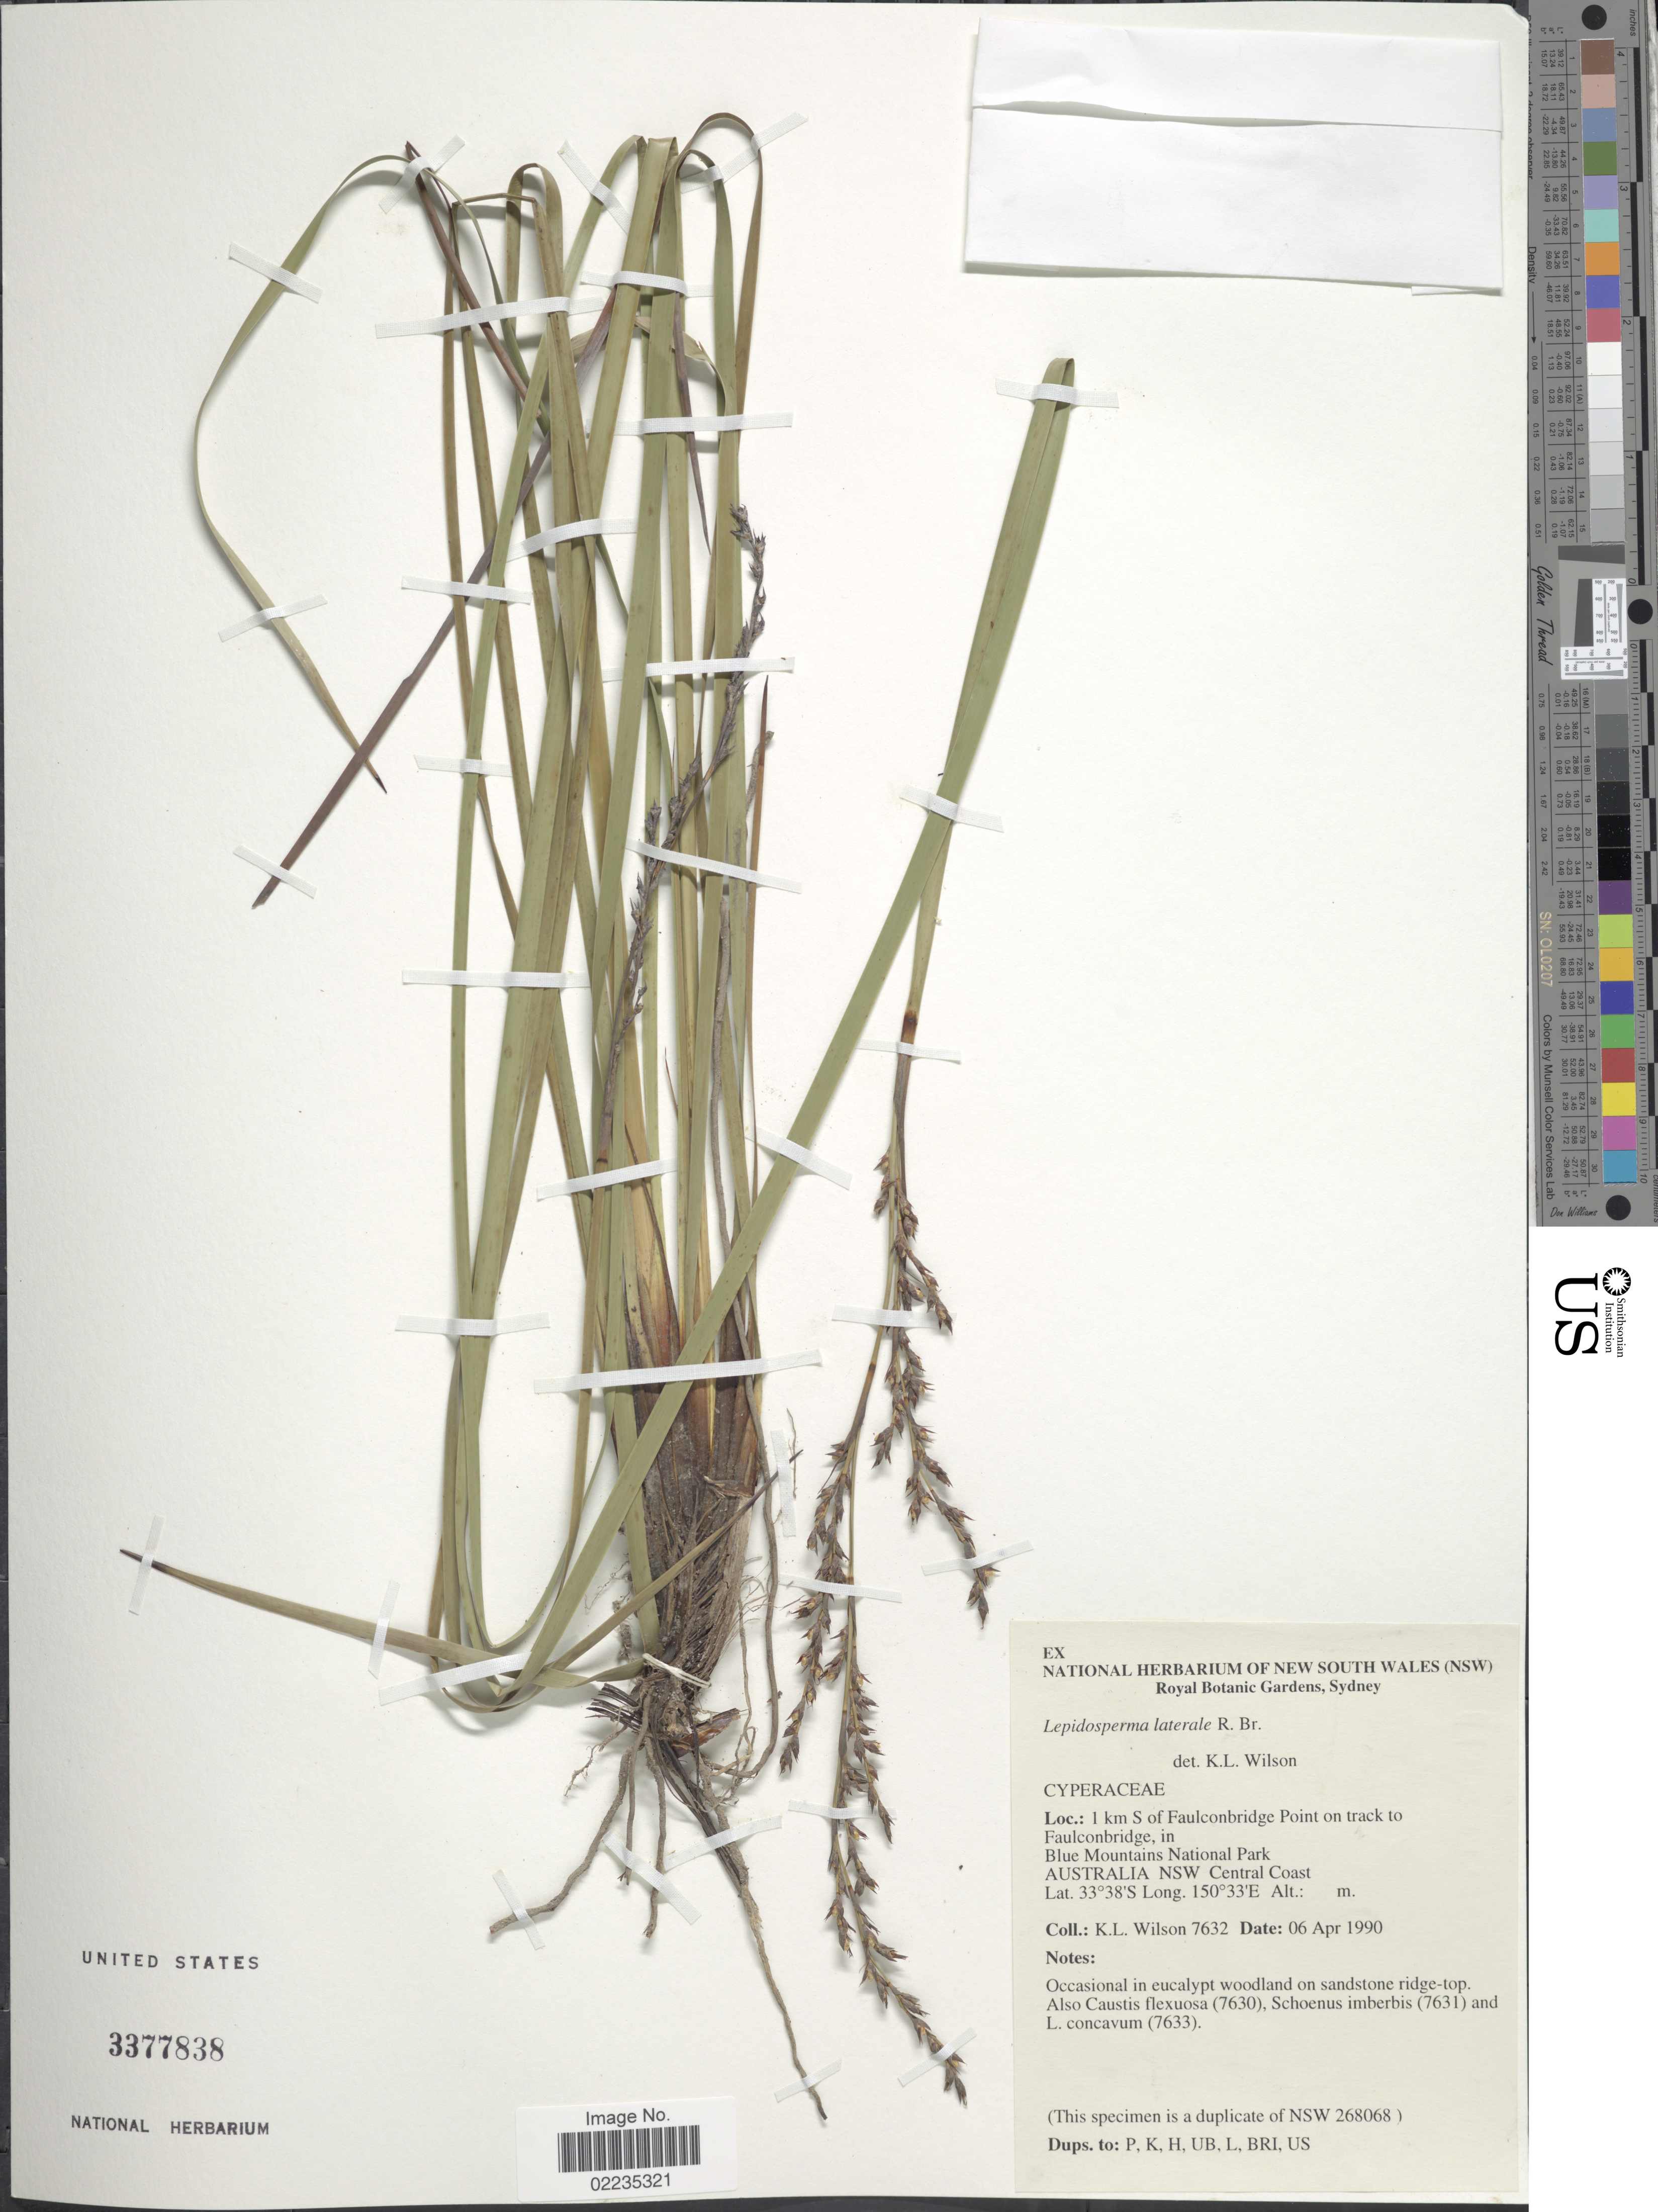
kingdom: Plantae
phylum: Tracheophyta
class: Liliopsida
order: Poales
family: Cyperaceae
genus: Lepidosperma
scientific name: Lepidosperma laterale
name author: R. Br.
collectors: K. L. Wilson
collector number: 7632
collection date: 1990-04-06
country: Australia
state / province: New South Wales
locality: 1 km S of Faulconbridge Point on track to Faulconbridge, in Blue MOuntains National Park, Australia NSW Central Coast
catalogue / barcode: US 3377838